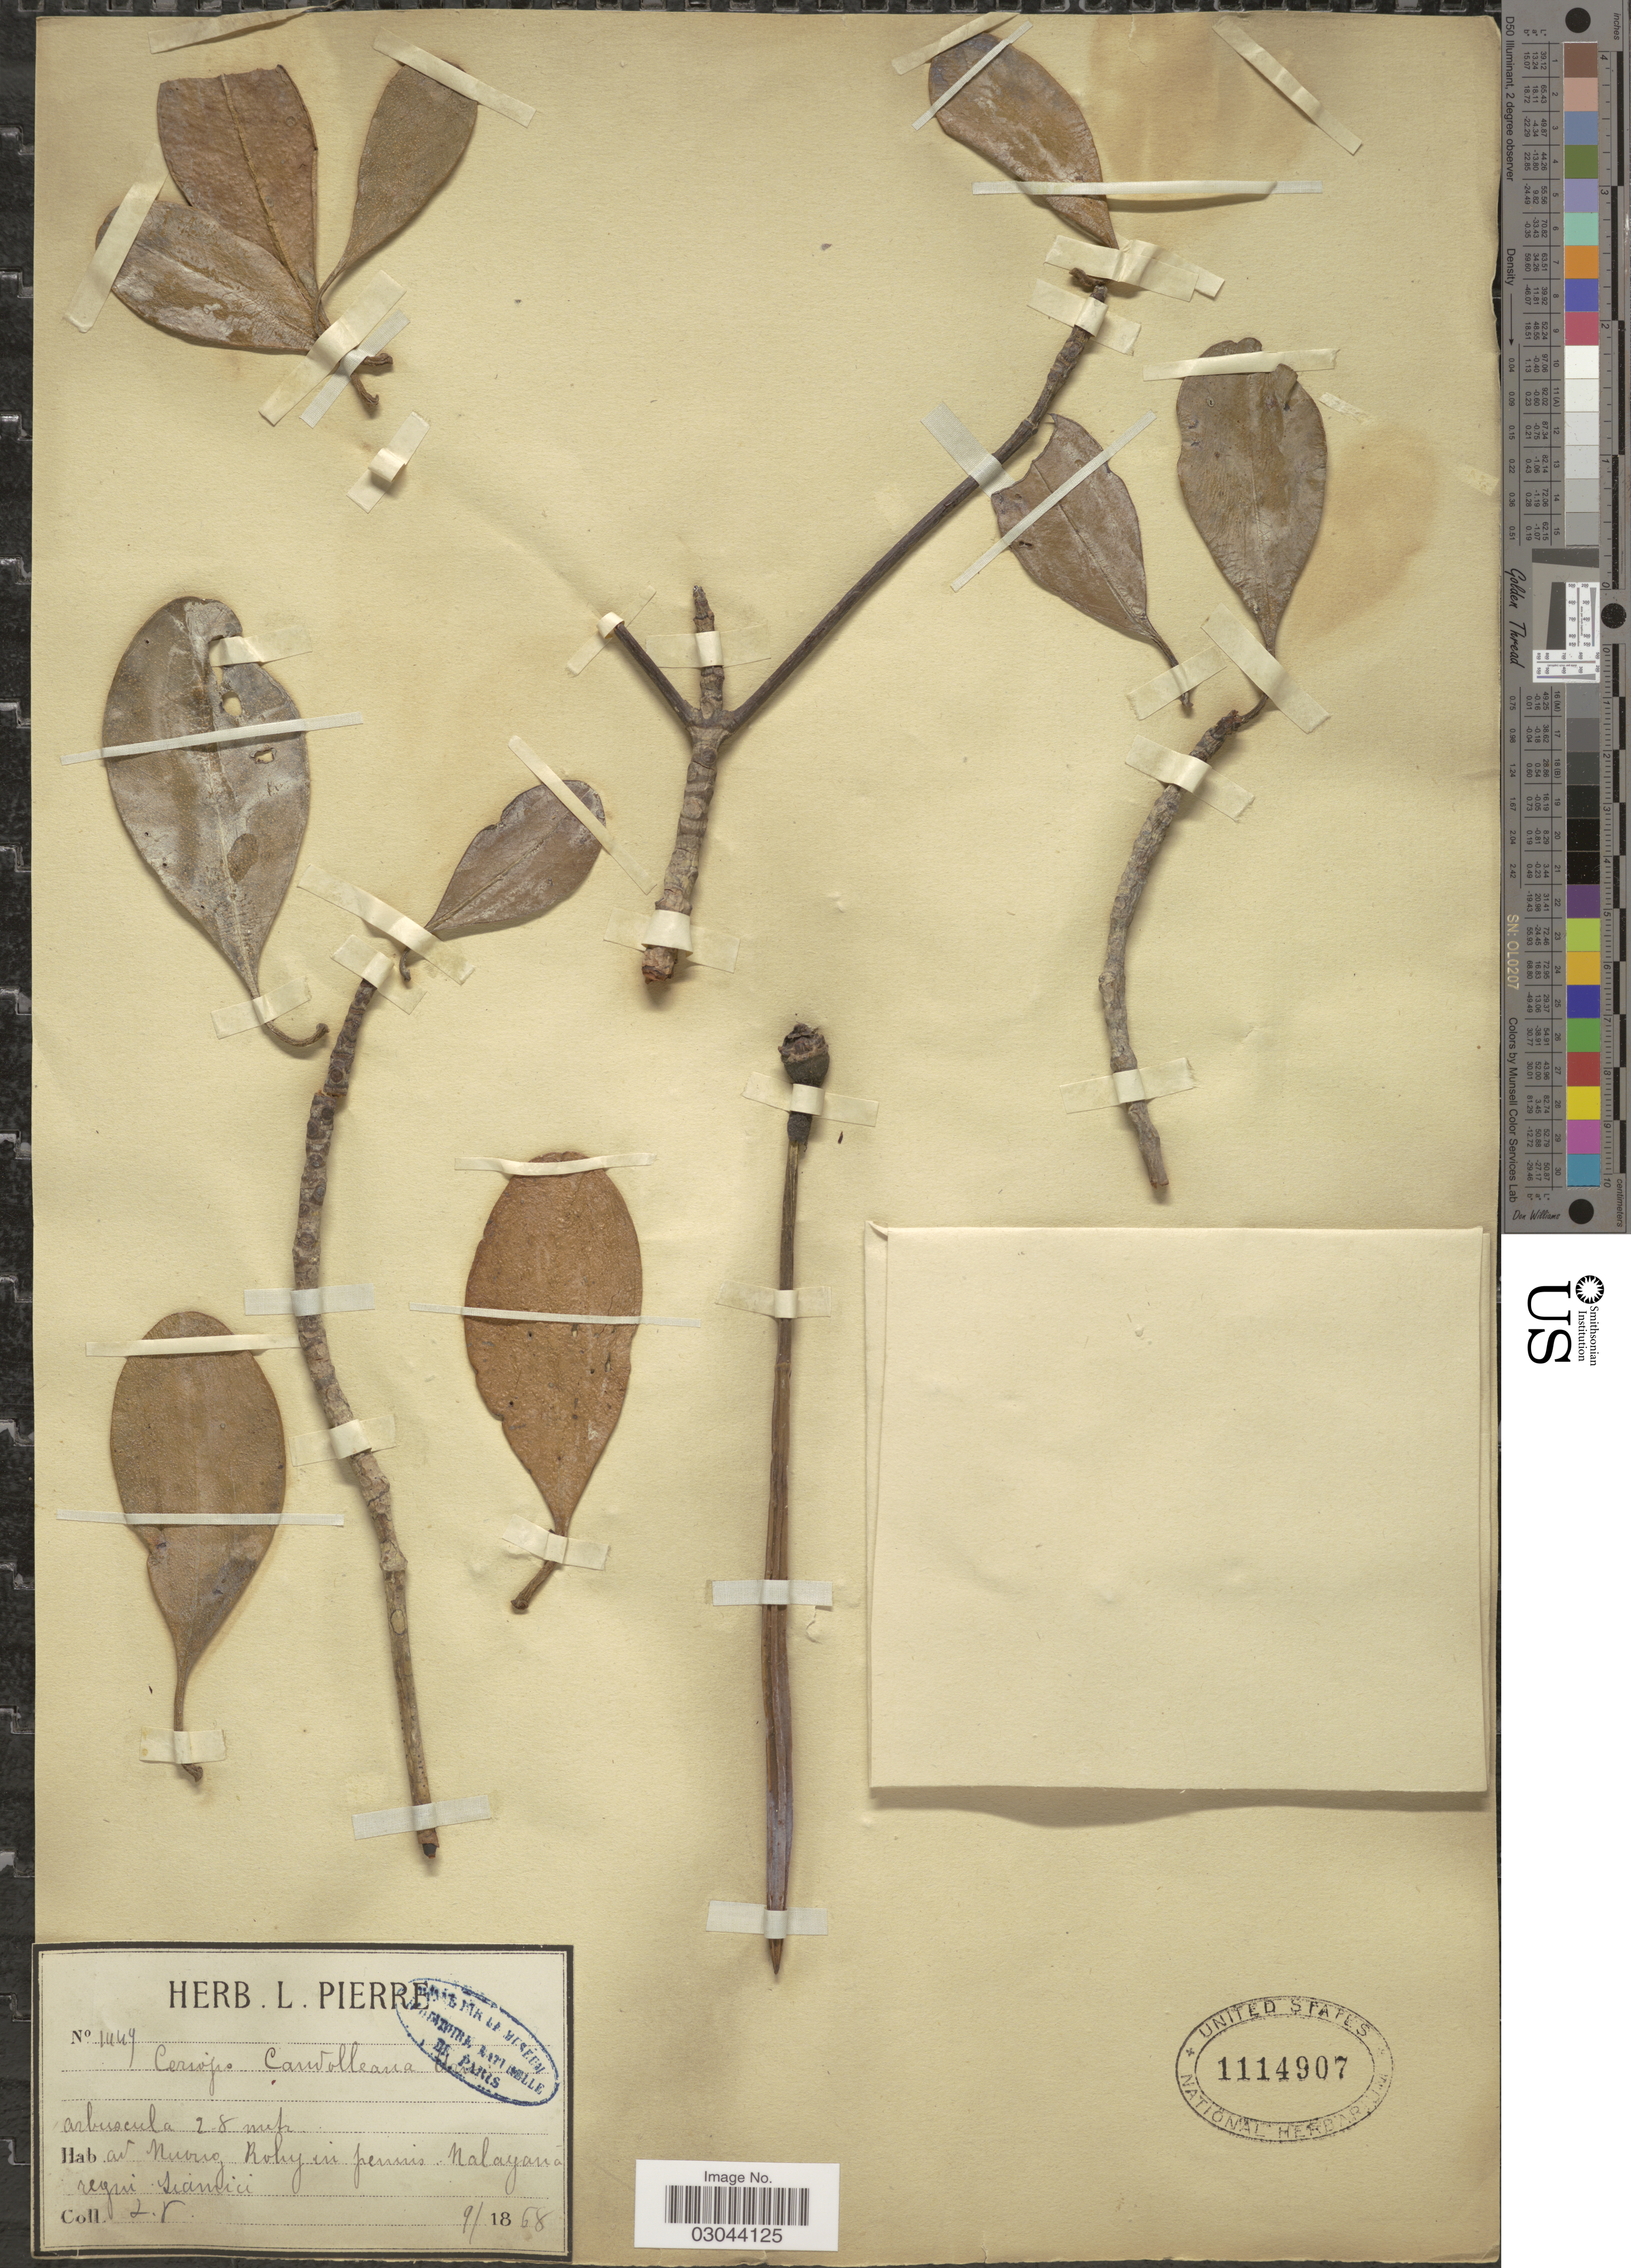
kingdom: Plantae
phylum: Tracheophyta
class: Magnoliopsida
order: Malpighiales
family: Rhizophoraceae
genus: Ceriops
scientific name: Ceriops tagal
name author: (Perr.) C.B. Rob.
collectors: L. Pierre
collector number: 1449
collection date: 1868-09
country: Thailand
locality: Ad Nuvug Roky [interpreted] in penins. Malayana regni Siamici.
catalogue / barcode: US 1114907